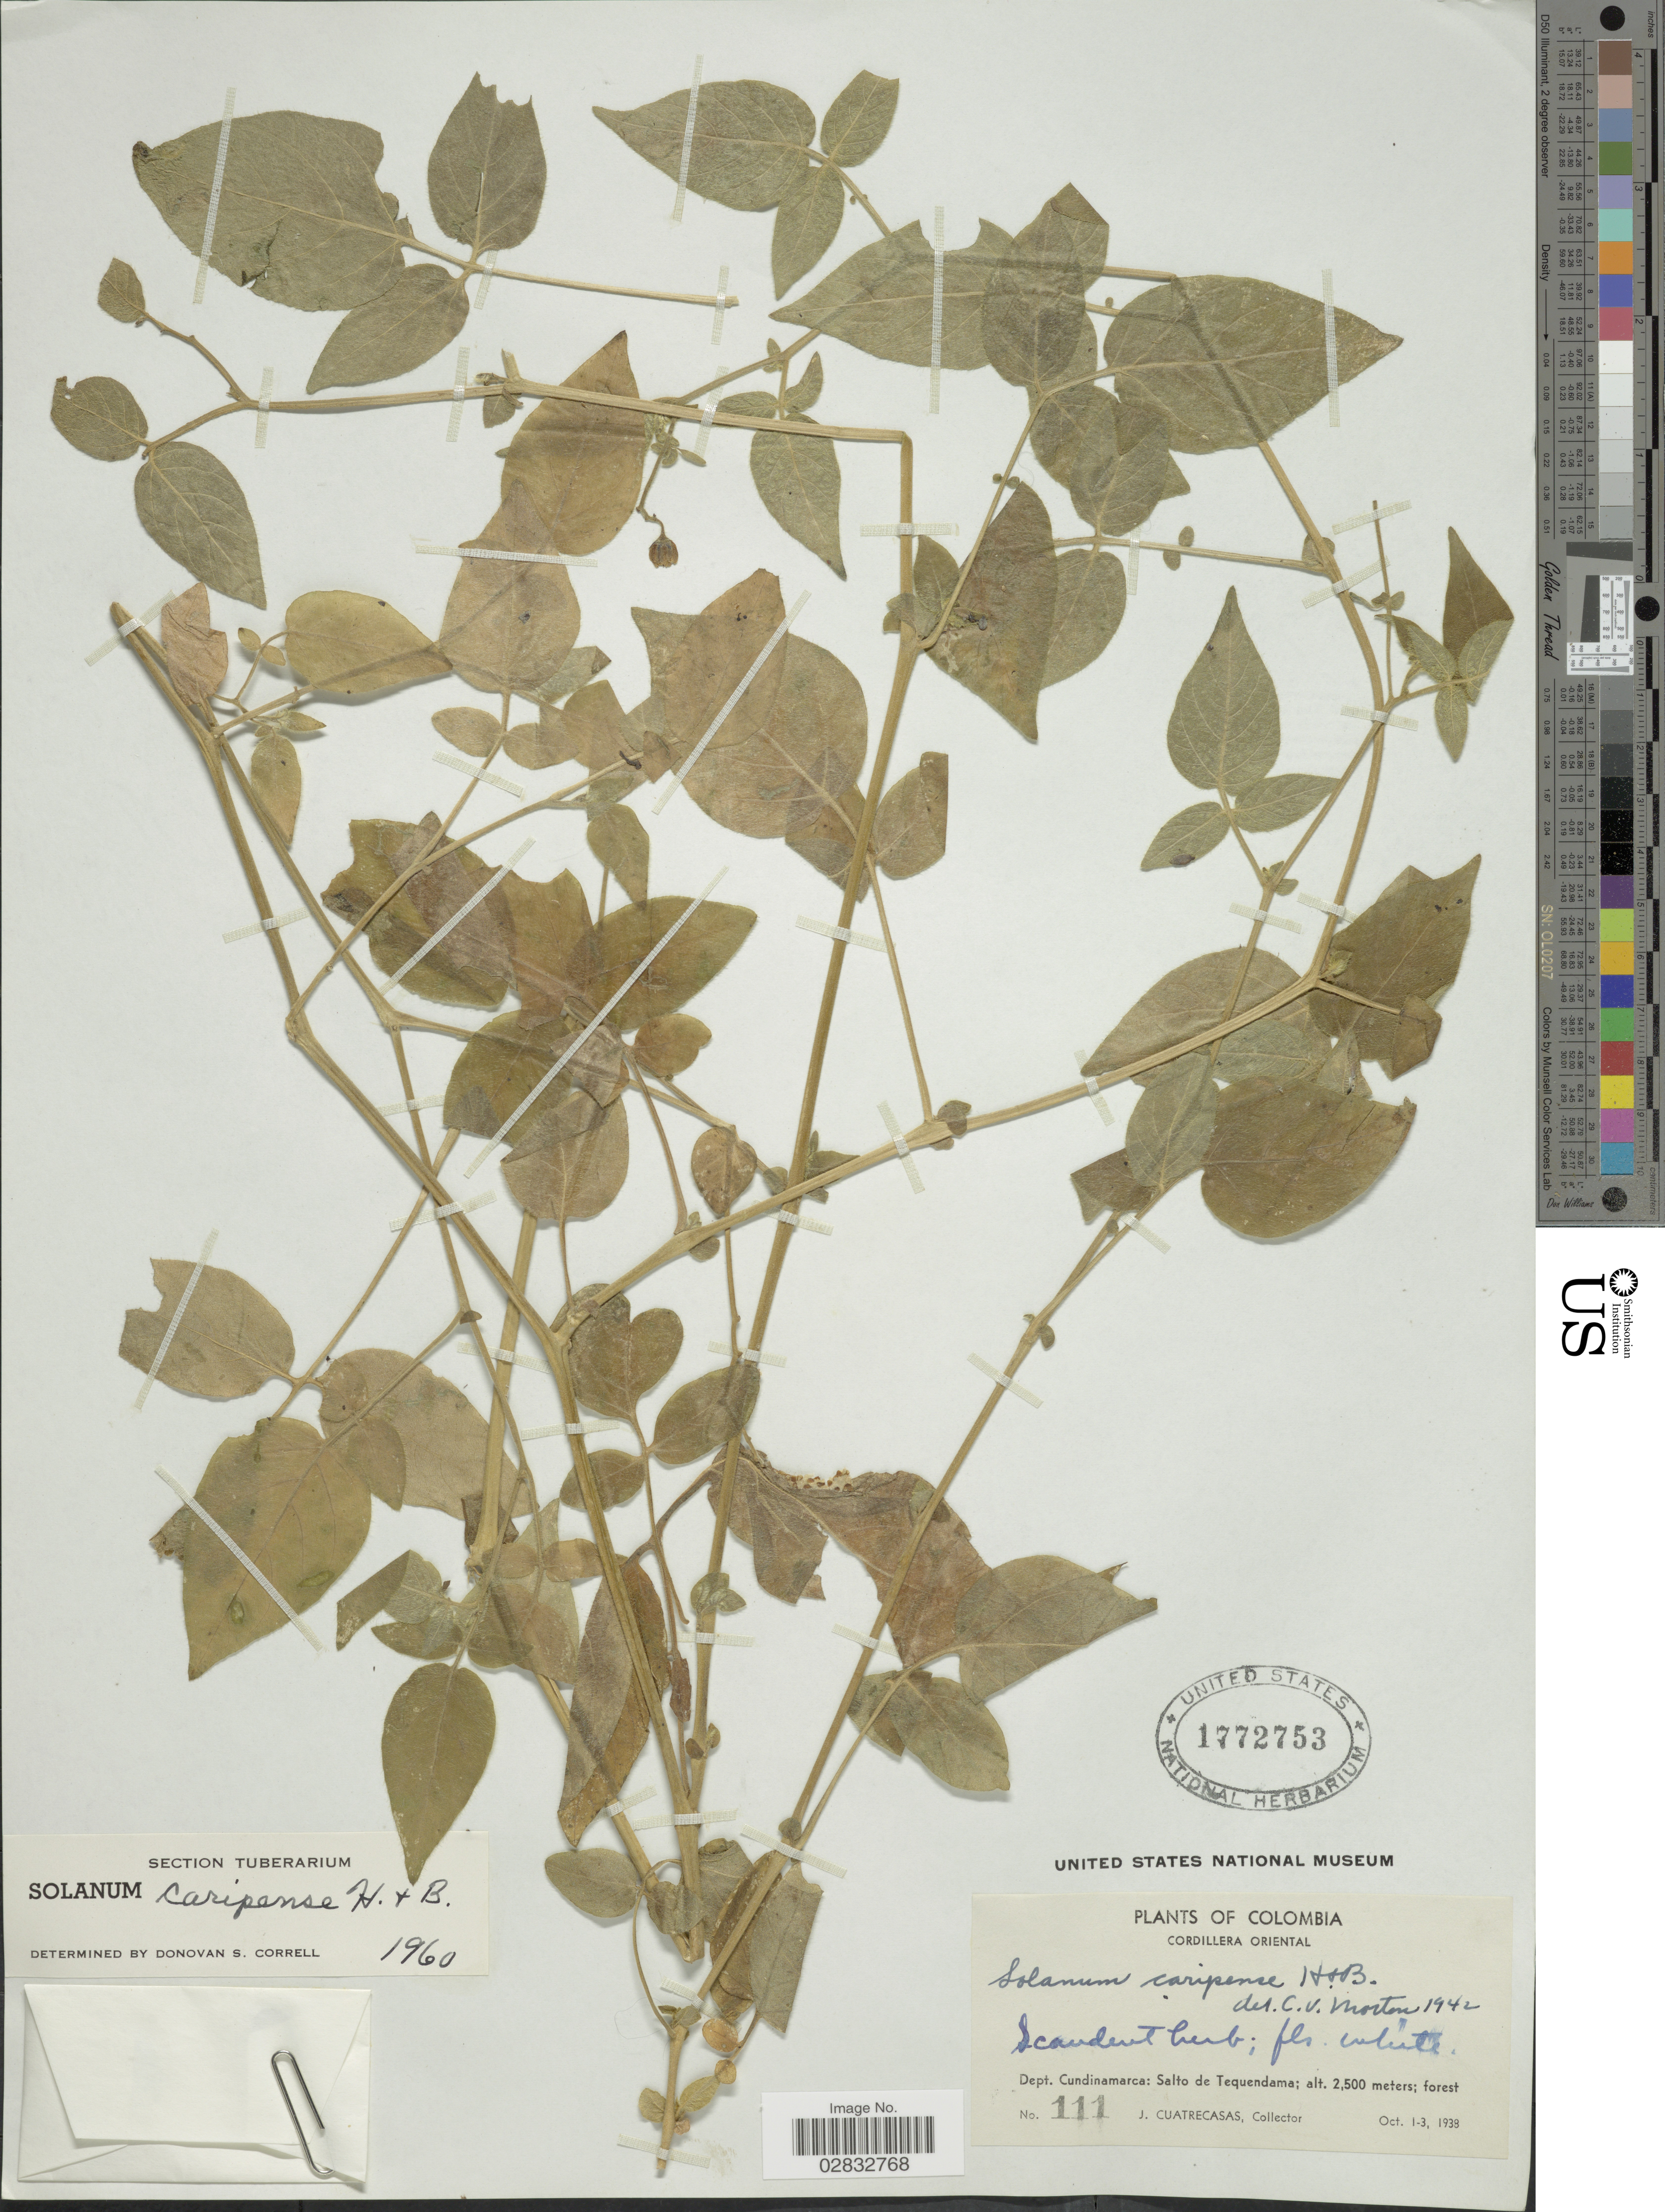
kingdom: Plantae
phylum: Tracheophyta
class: Magnoliopsida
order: Solanales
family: Solanaceae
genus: Solanum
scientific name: Solanum caripense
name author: Humb. & Bonpl. ex Dunal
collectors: J. Cuatrecasas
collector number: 111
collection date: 1938-10-01/1938-10-03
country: Colombia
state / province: Cundinamarca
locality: Cordillera Oriental. Dept. Cundinamarca: Salta de Tequendama.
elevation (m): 2500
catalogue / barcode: US 1772753